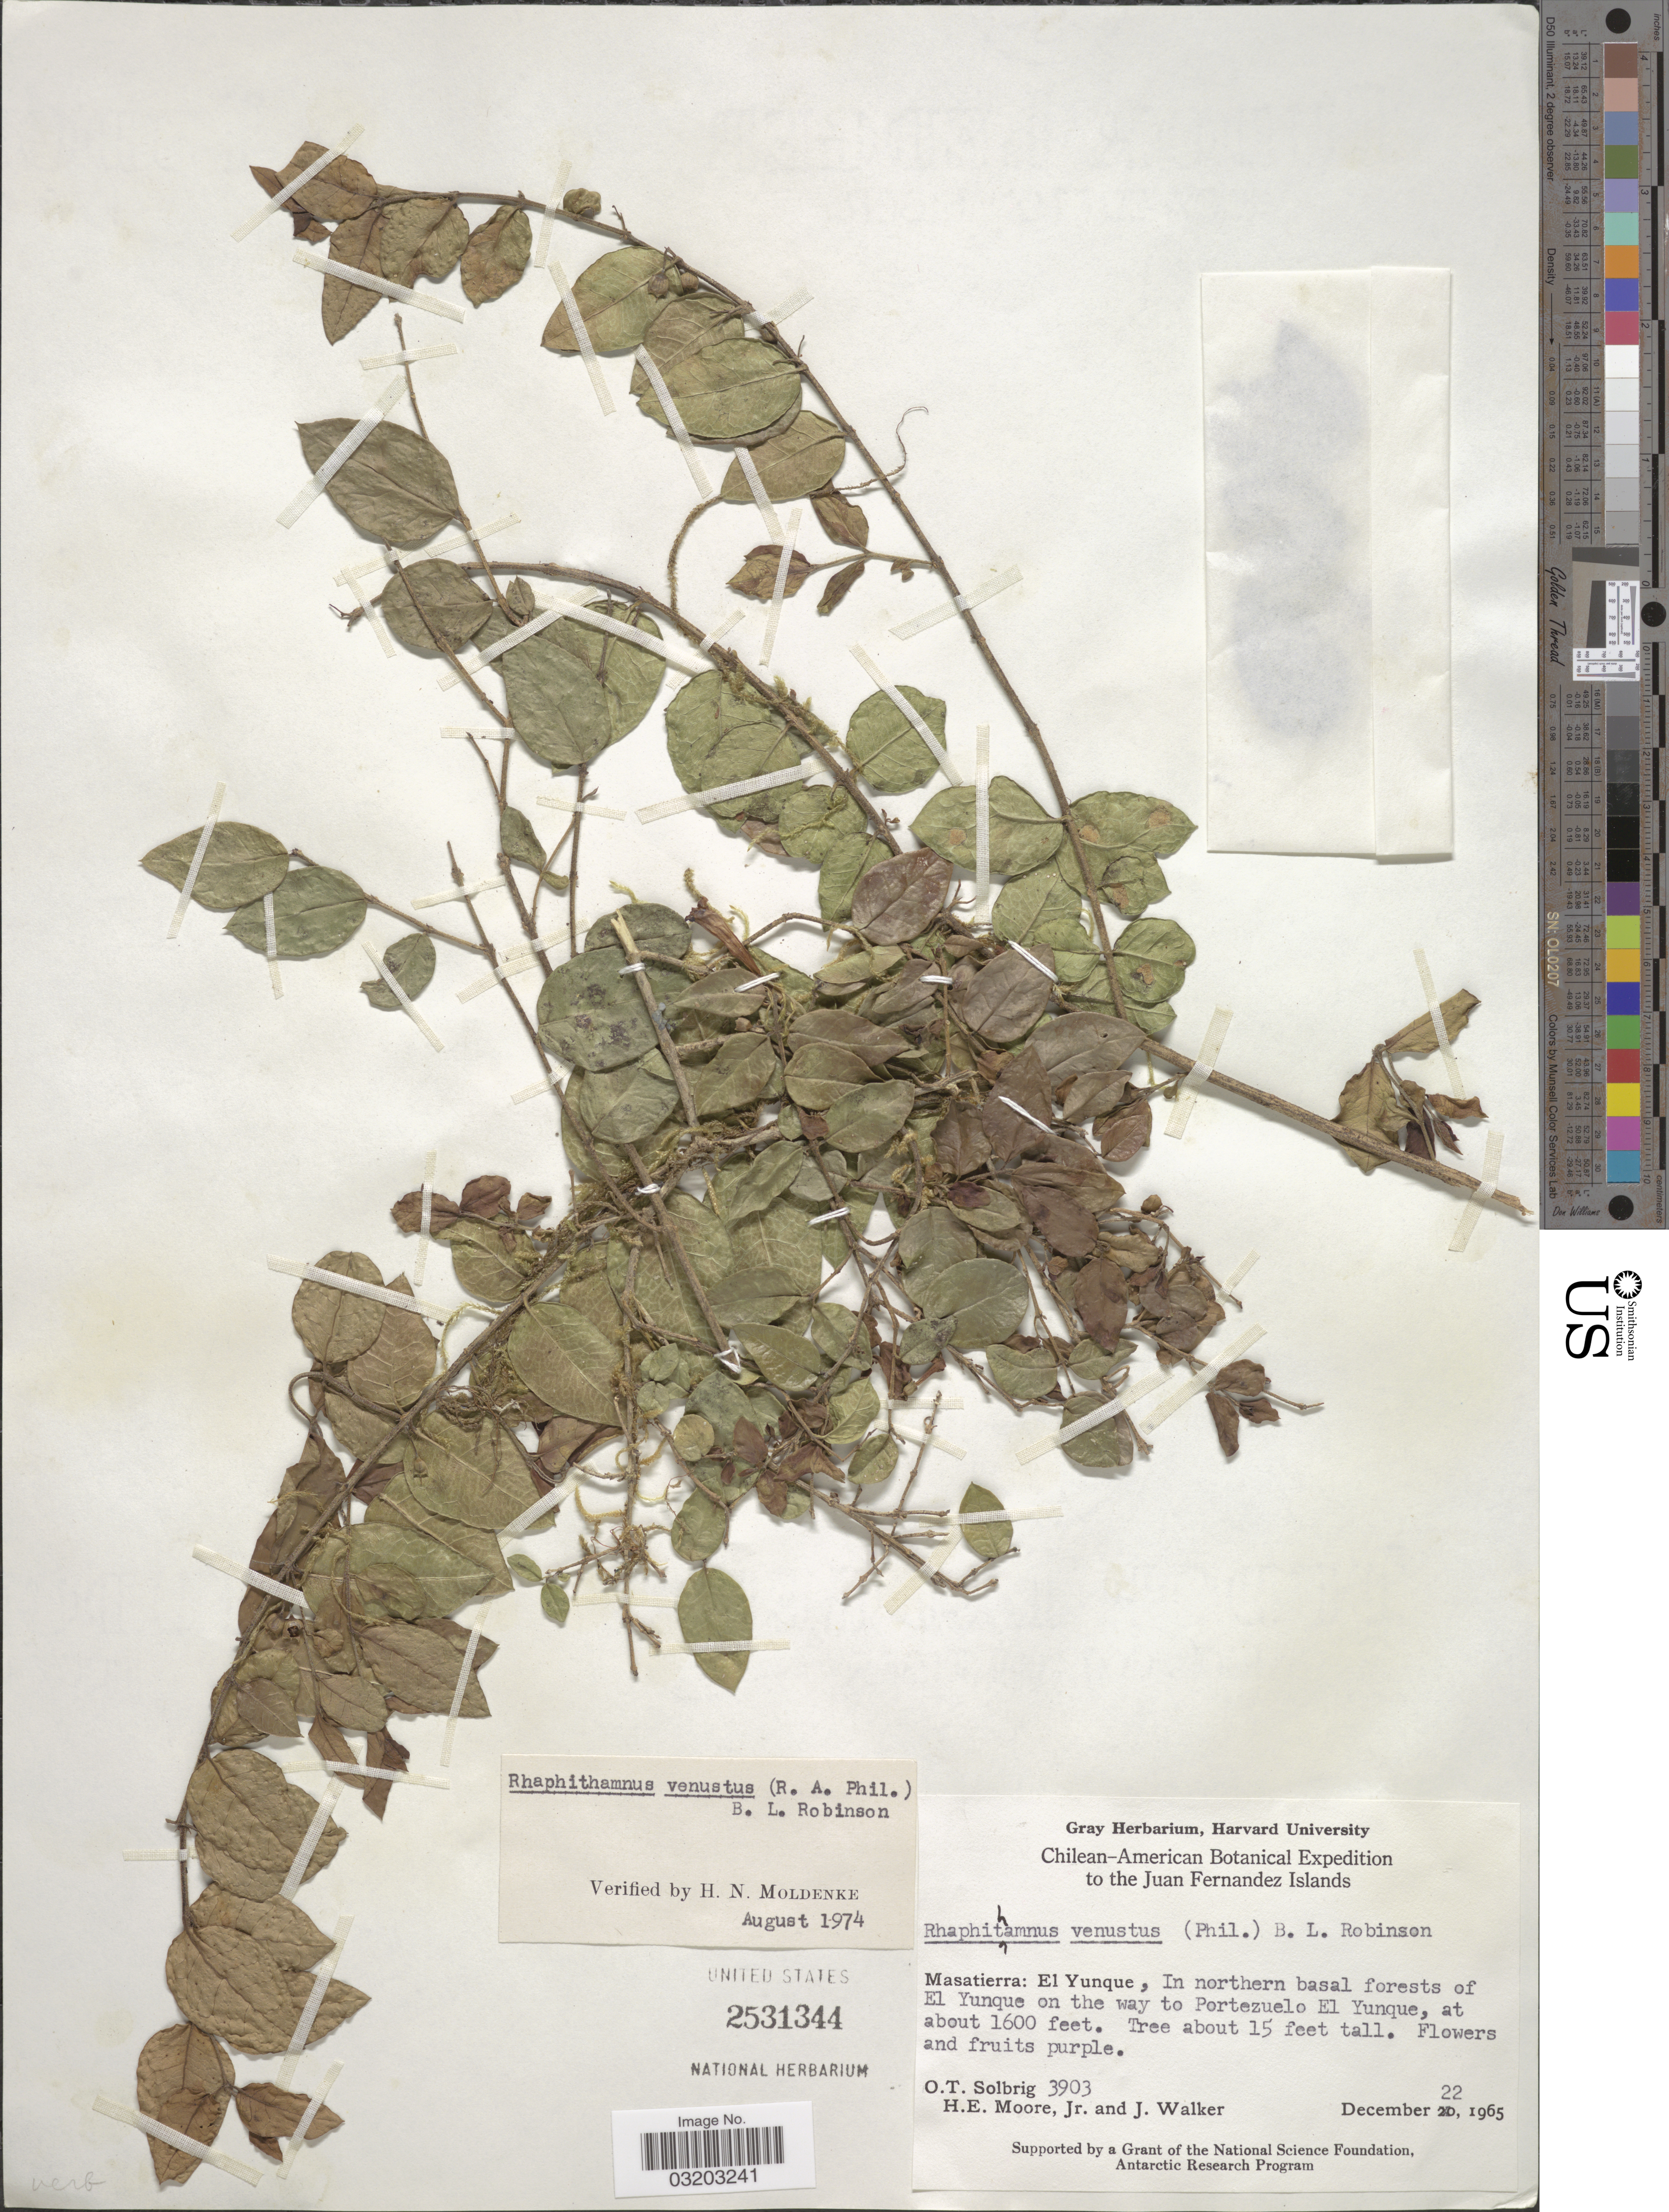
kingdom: Plantae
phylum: Tracheophyta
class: Magnoliopsida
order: Lamiales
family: Verbenaceae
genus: Rhaphithamnus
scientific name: Rhaphithamnus venustus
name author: (Phil.) B.L. Rob.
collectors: O. T. Solbrig, H. Moore & J. Walker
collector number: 3903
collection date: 1965-12-22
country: Chile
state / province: Valparaíso (V)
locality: Juan Fernandez Islands. Masatierra: El Yunque, In northern basal forests of El Yunque on the way to Portezuelo El Yunque.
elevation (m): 488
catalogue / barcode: US 2531344